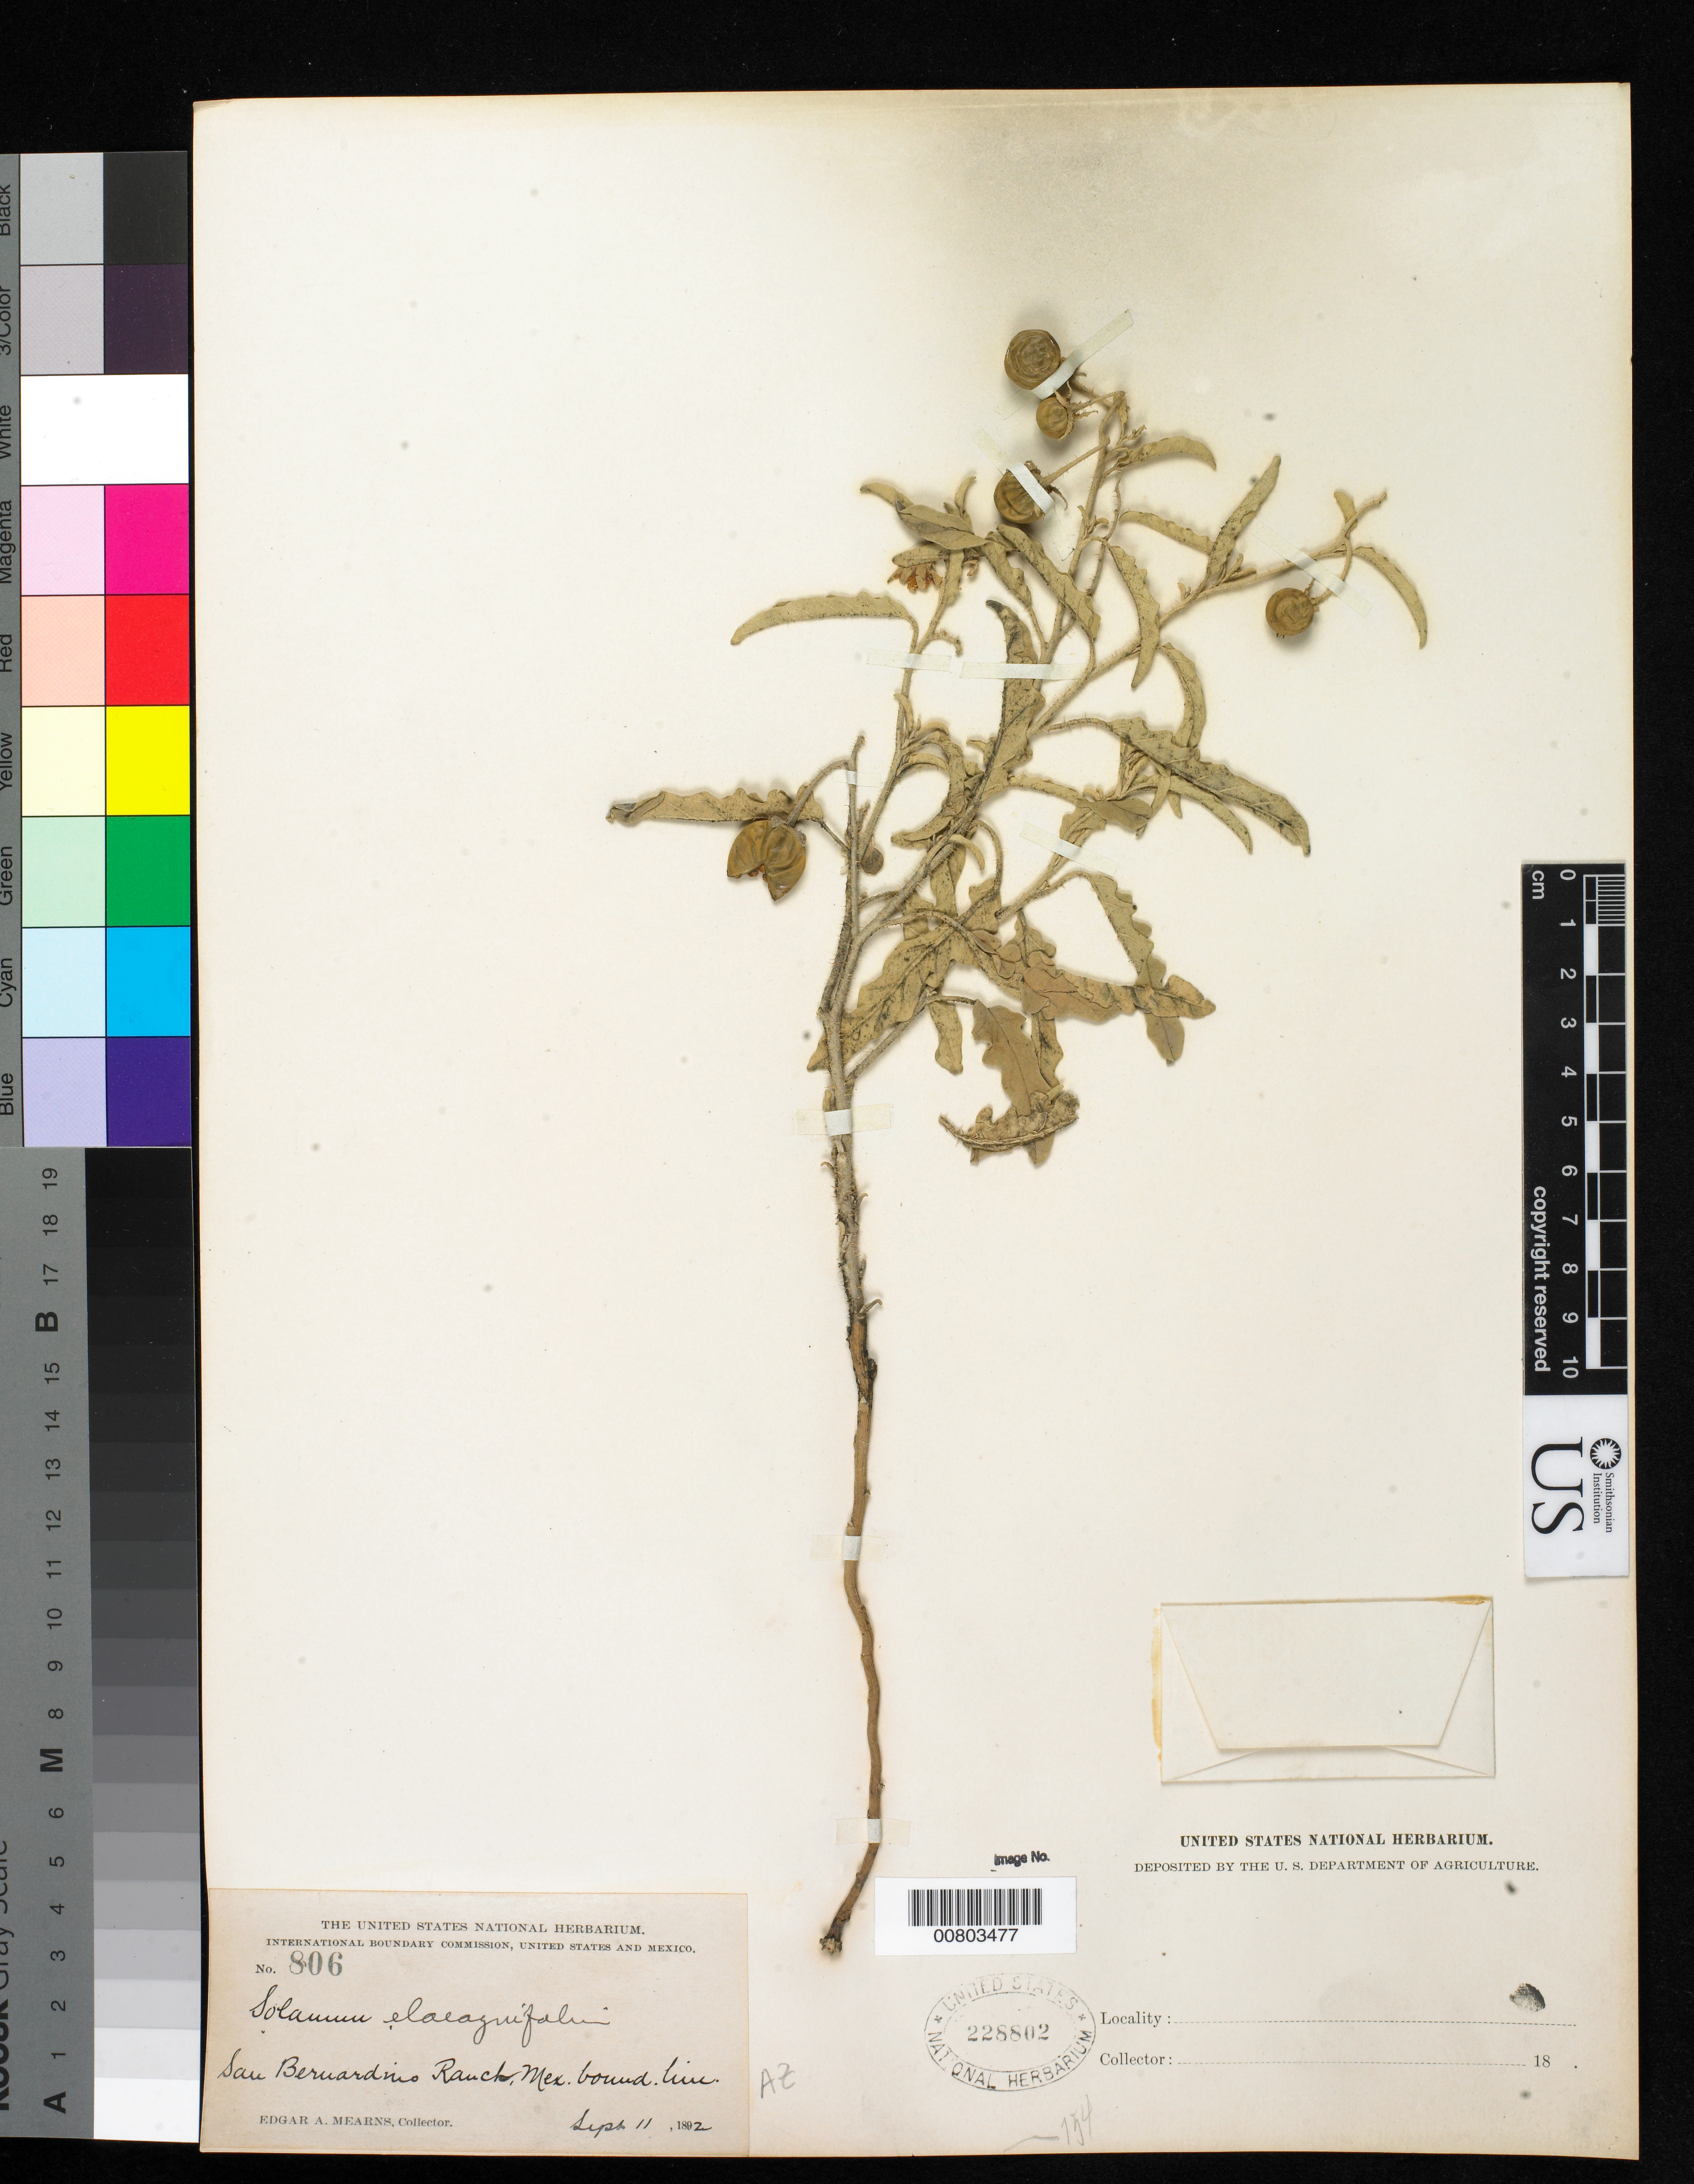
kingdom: Plantae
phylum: Tracheophyta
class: Magnoliopsida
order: Solanales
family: Solanaceae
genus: Solanum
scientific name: Solanum elaeagnifolium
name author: Cav.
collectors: E. A. Mearns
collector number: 806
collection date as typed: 11 Sep 1892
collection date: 1892-09-11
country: United States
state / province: Arizona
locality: San Bernardino Ranch, Mexican Boundary Line.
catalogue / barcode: US 228802